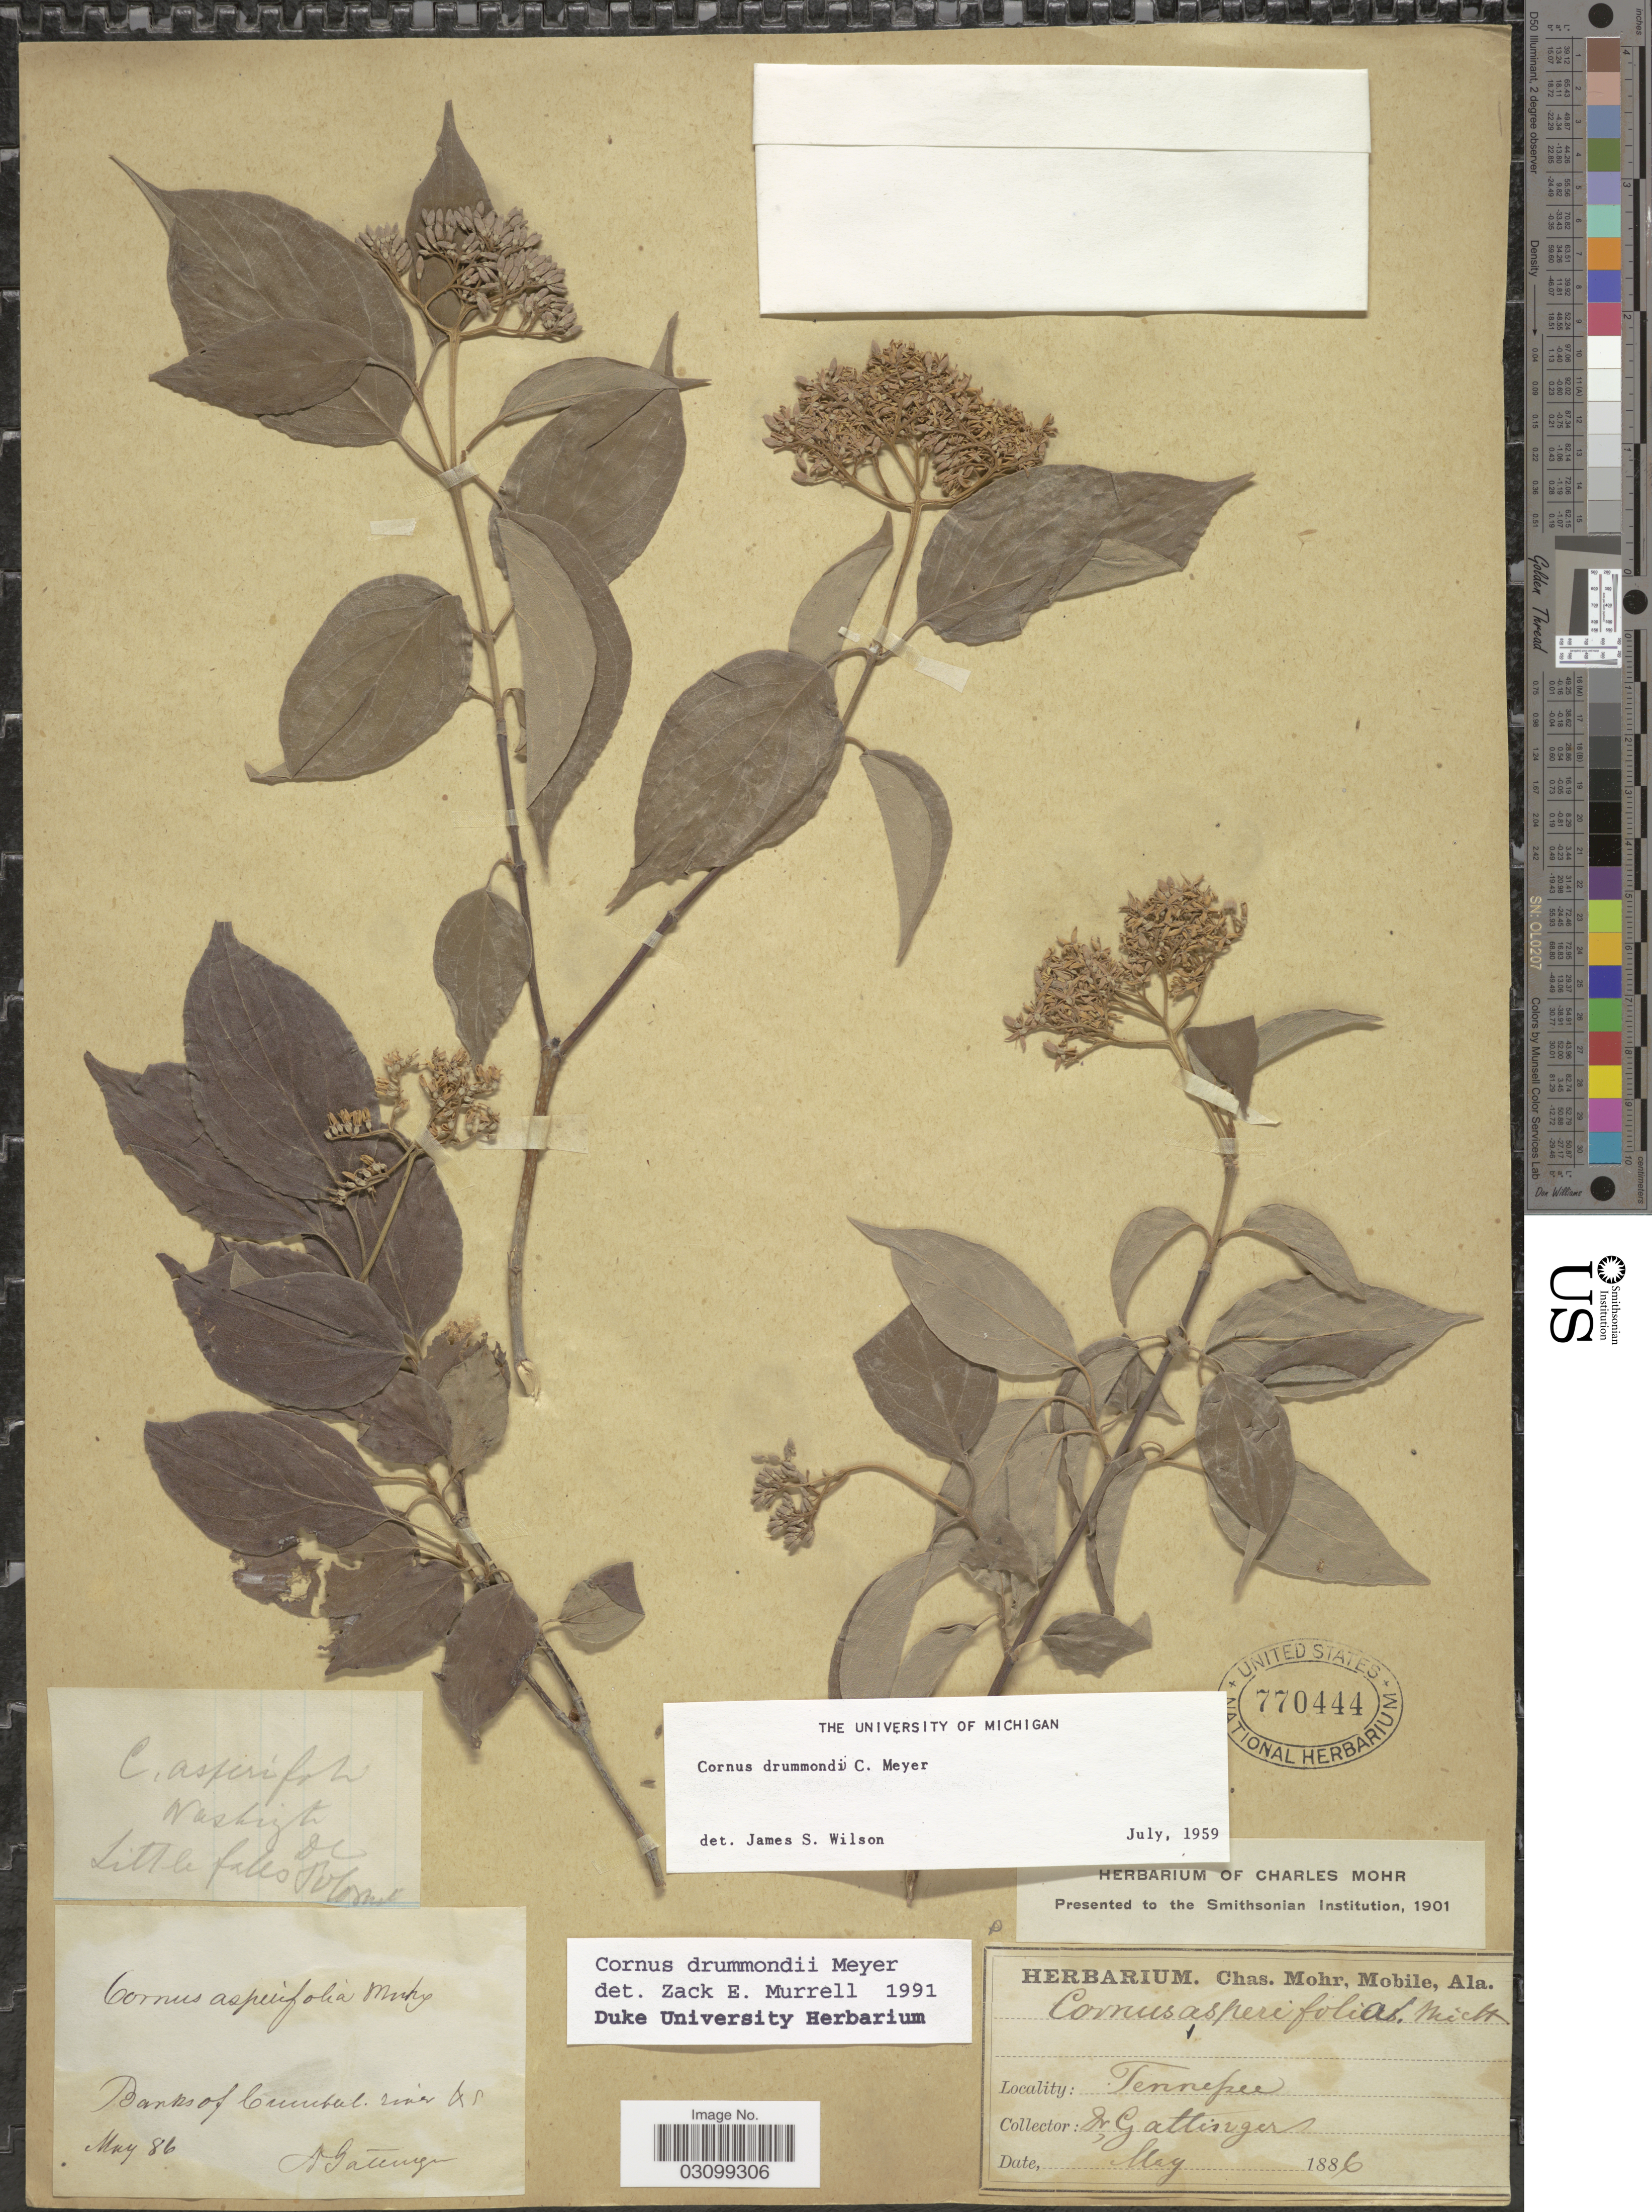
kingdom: Plantae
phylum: Tracheophyta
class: Magnoliopsida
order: Cornales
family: Cornaceae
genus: Cornus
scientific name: Cornus drummondii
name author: C.A. Mey.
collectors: Gattinger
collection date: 1886-05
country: United States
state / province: Tennessee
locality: Tennessee. Banks of Central river.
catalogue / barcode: US 770444